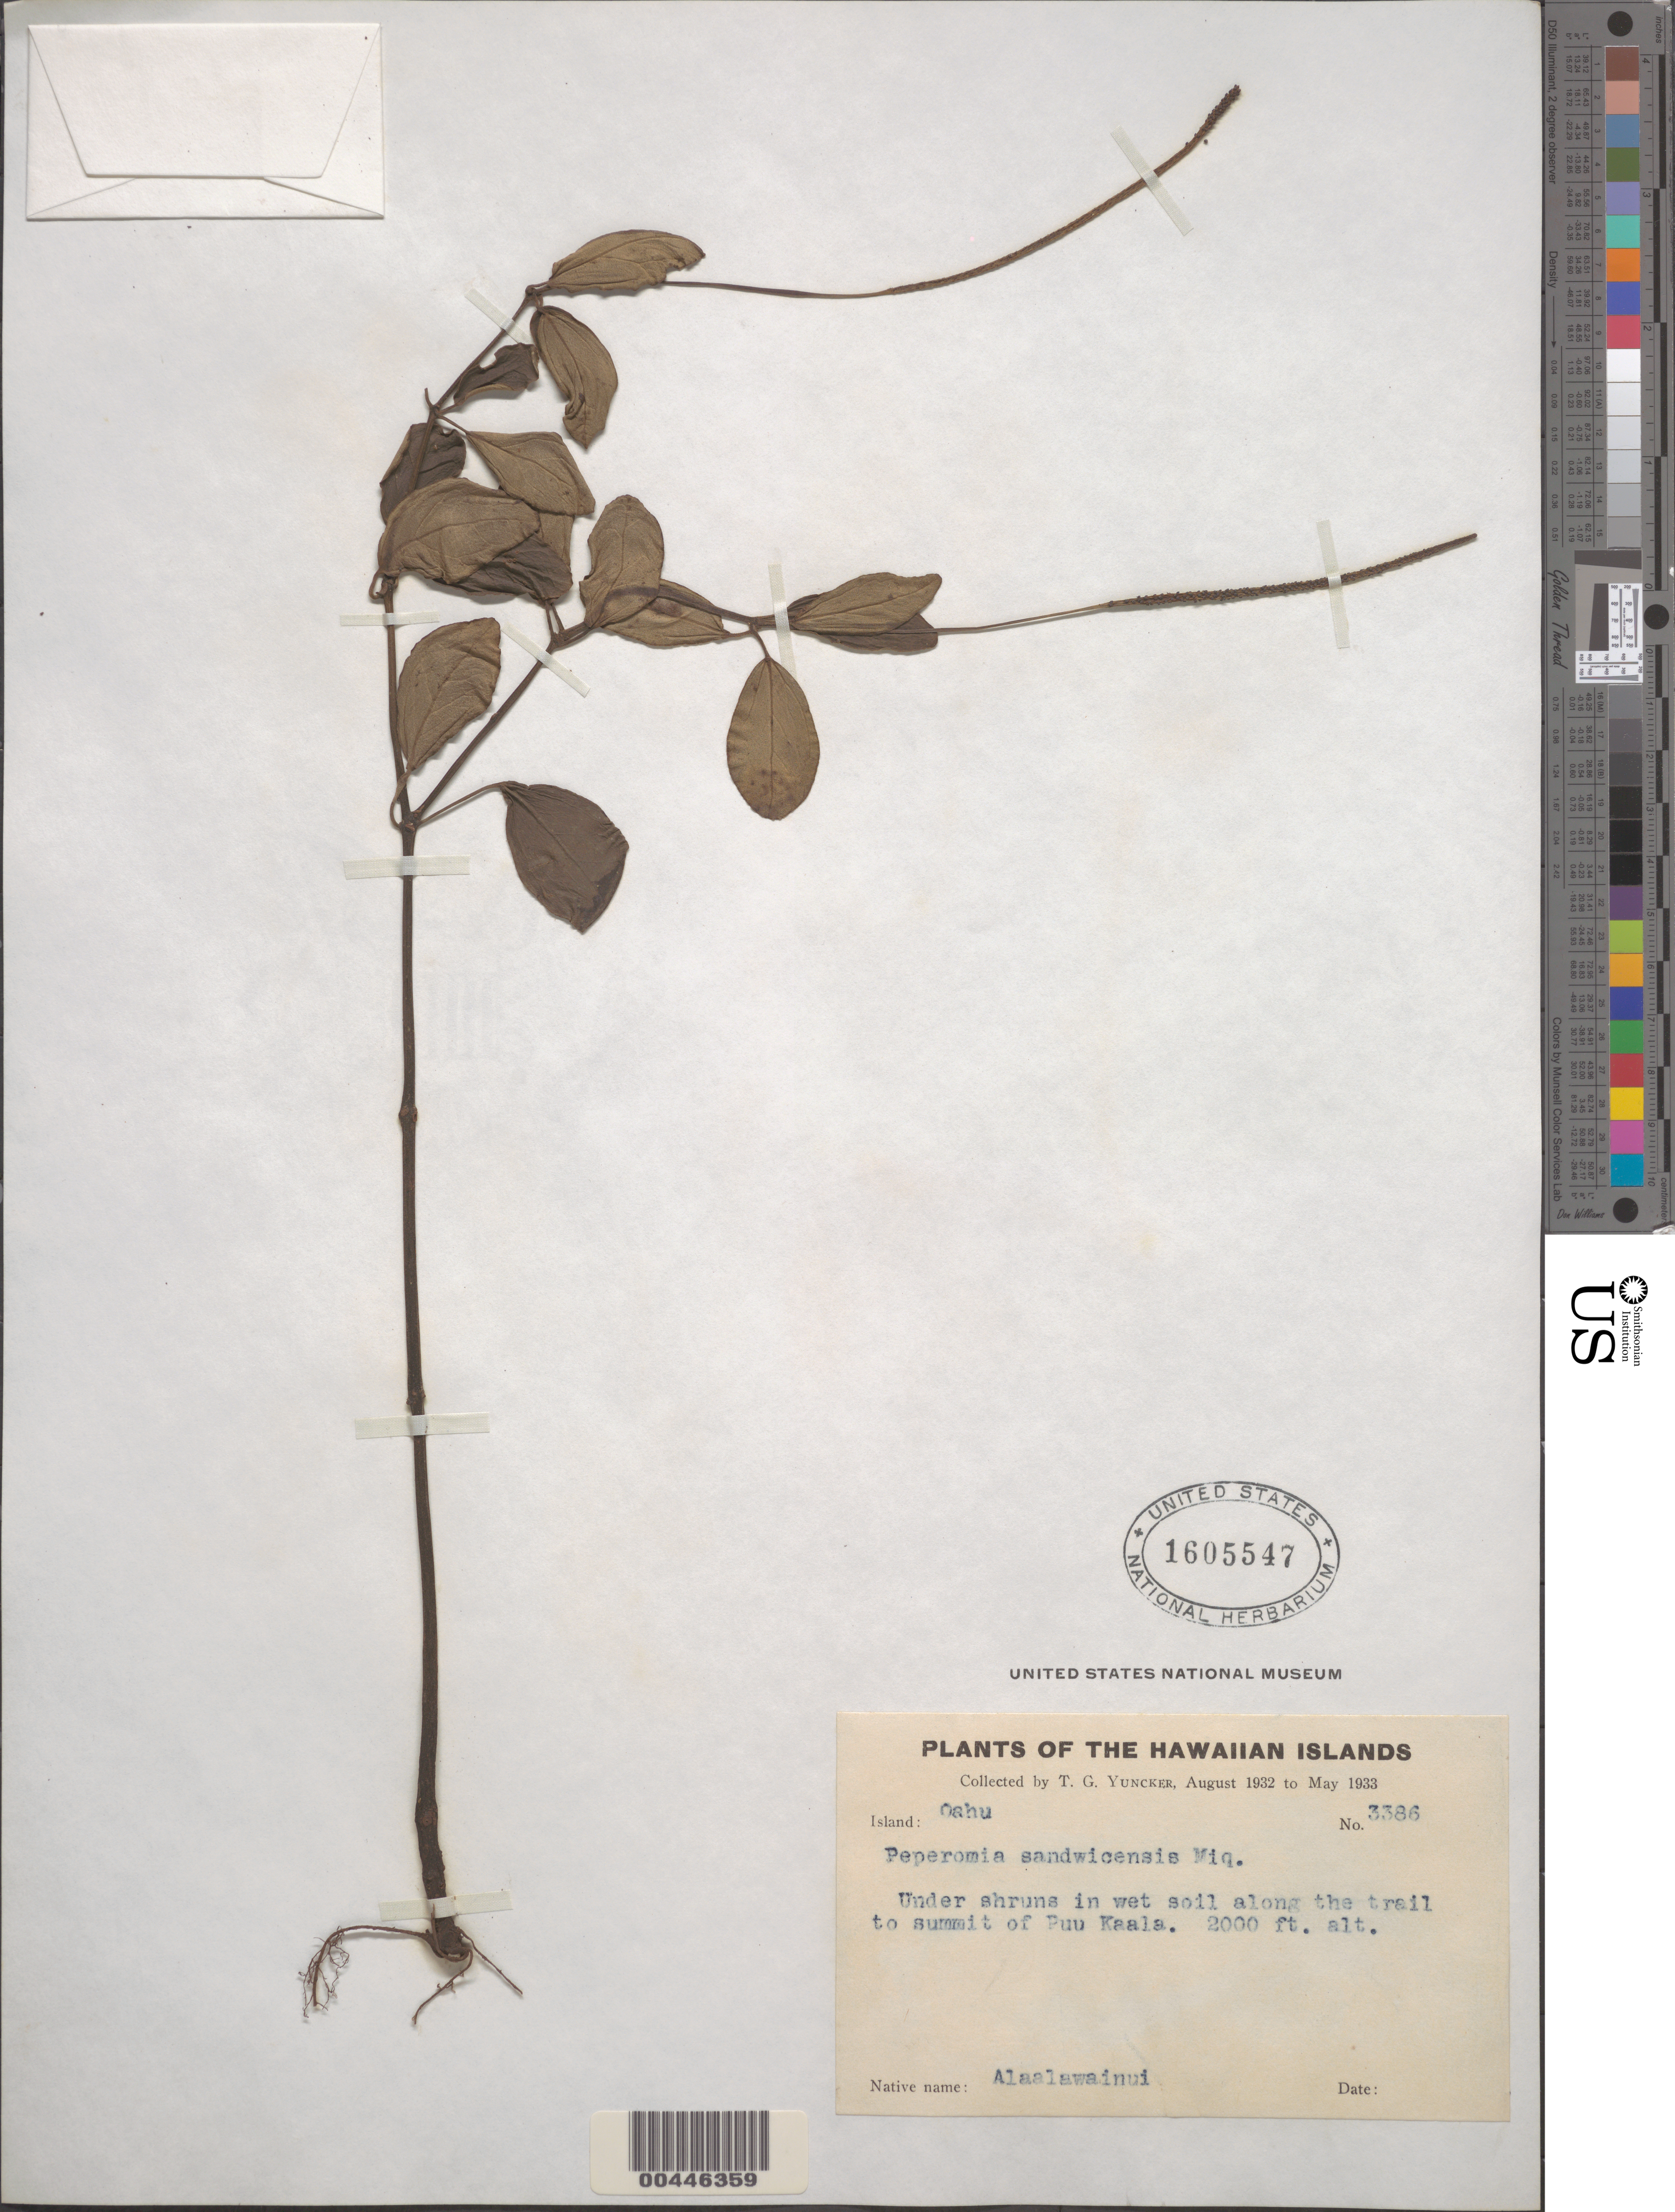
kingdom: Plantae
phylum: Tracheophyta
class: Magnoliopsida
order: Piperales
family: Piperaceae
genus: Peperomia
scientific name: Peperomia sandwicensis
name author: Miq.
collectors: T. G. Yuncker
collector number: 3386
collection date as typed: Aug 1932 to May 1933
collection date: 1932-08/1933-05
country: United States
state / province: Hawaii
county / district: Honolulu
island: Oahu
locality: Along the trail to summit of Puu Kaala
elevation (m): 610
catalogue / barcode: US 1605547